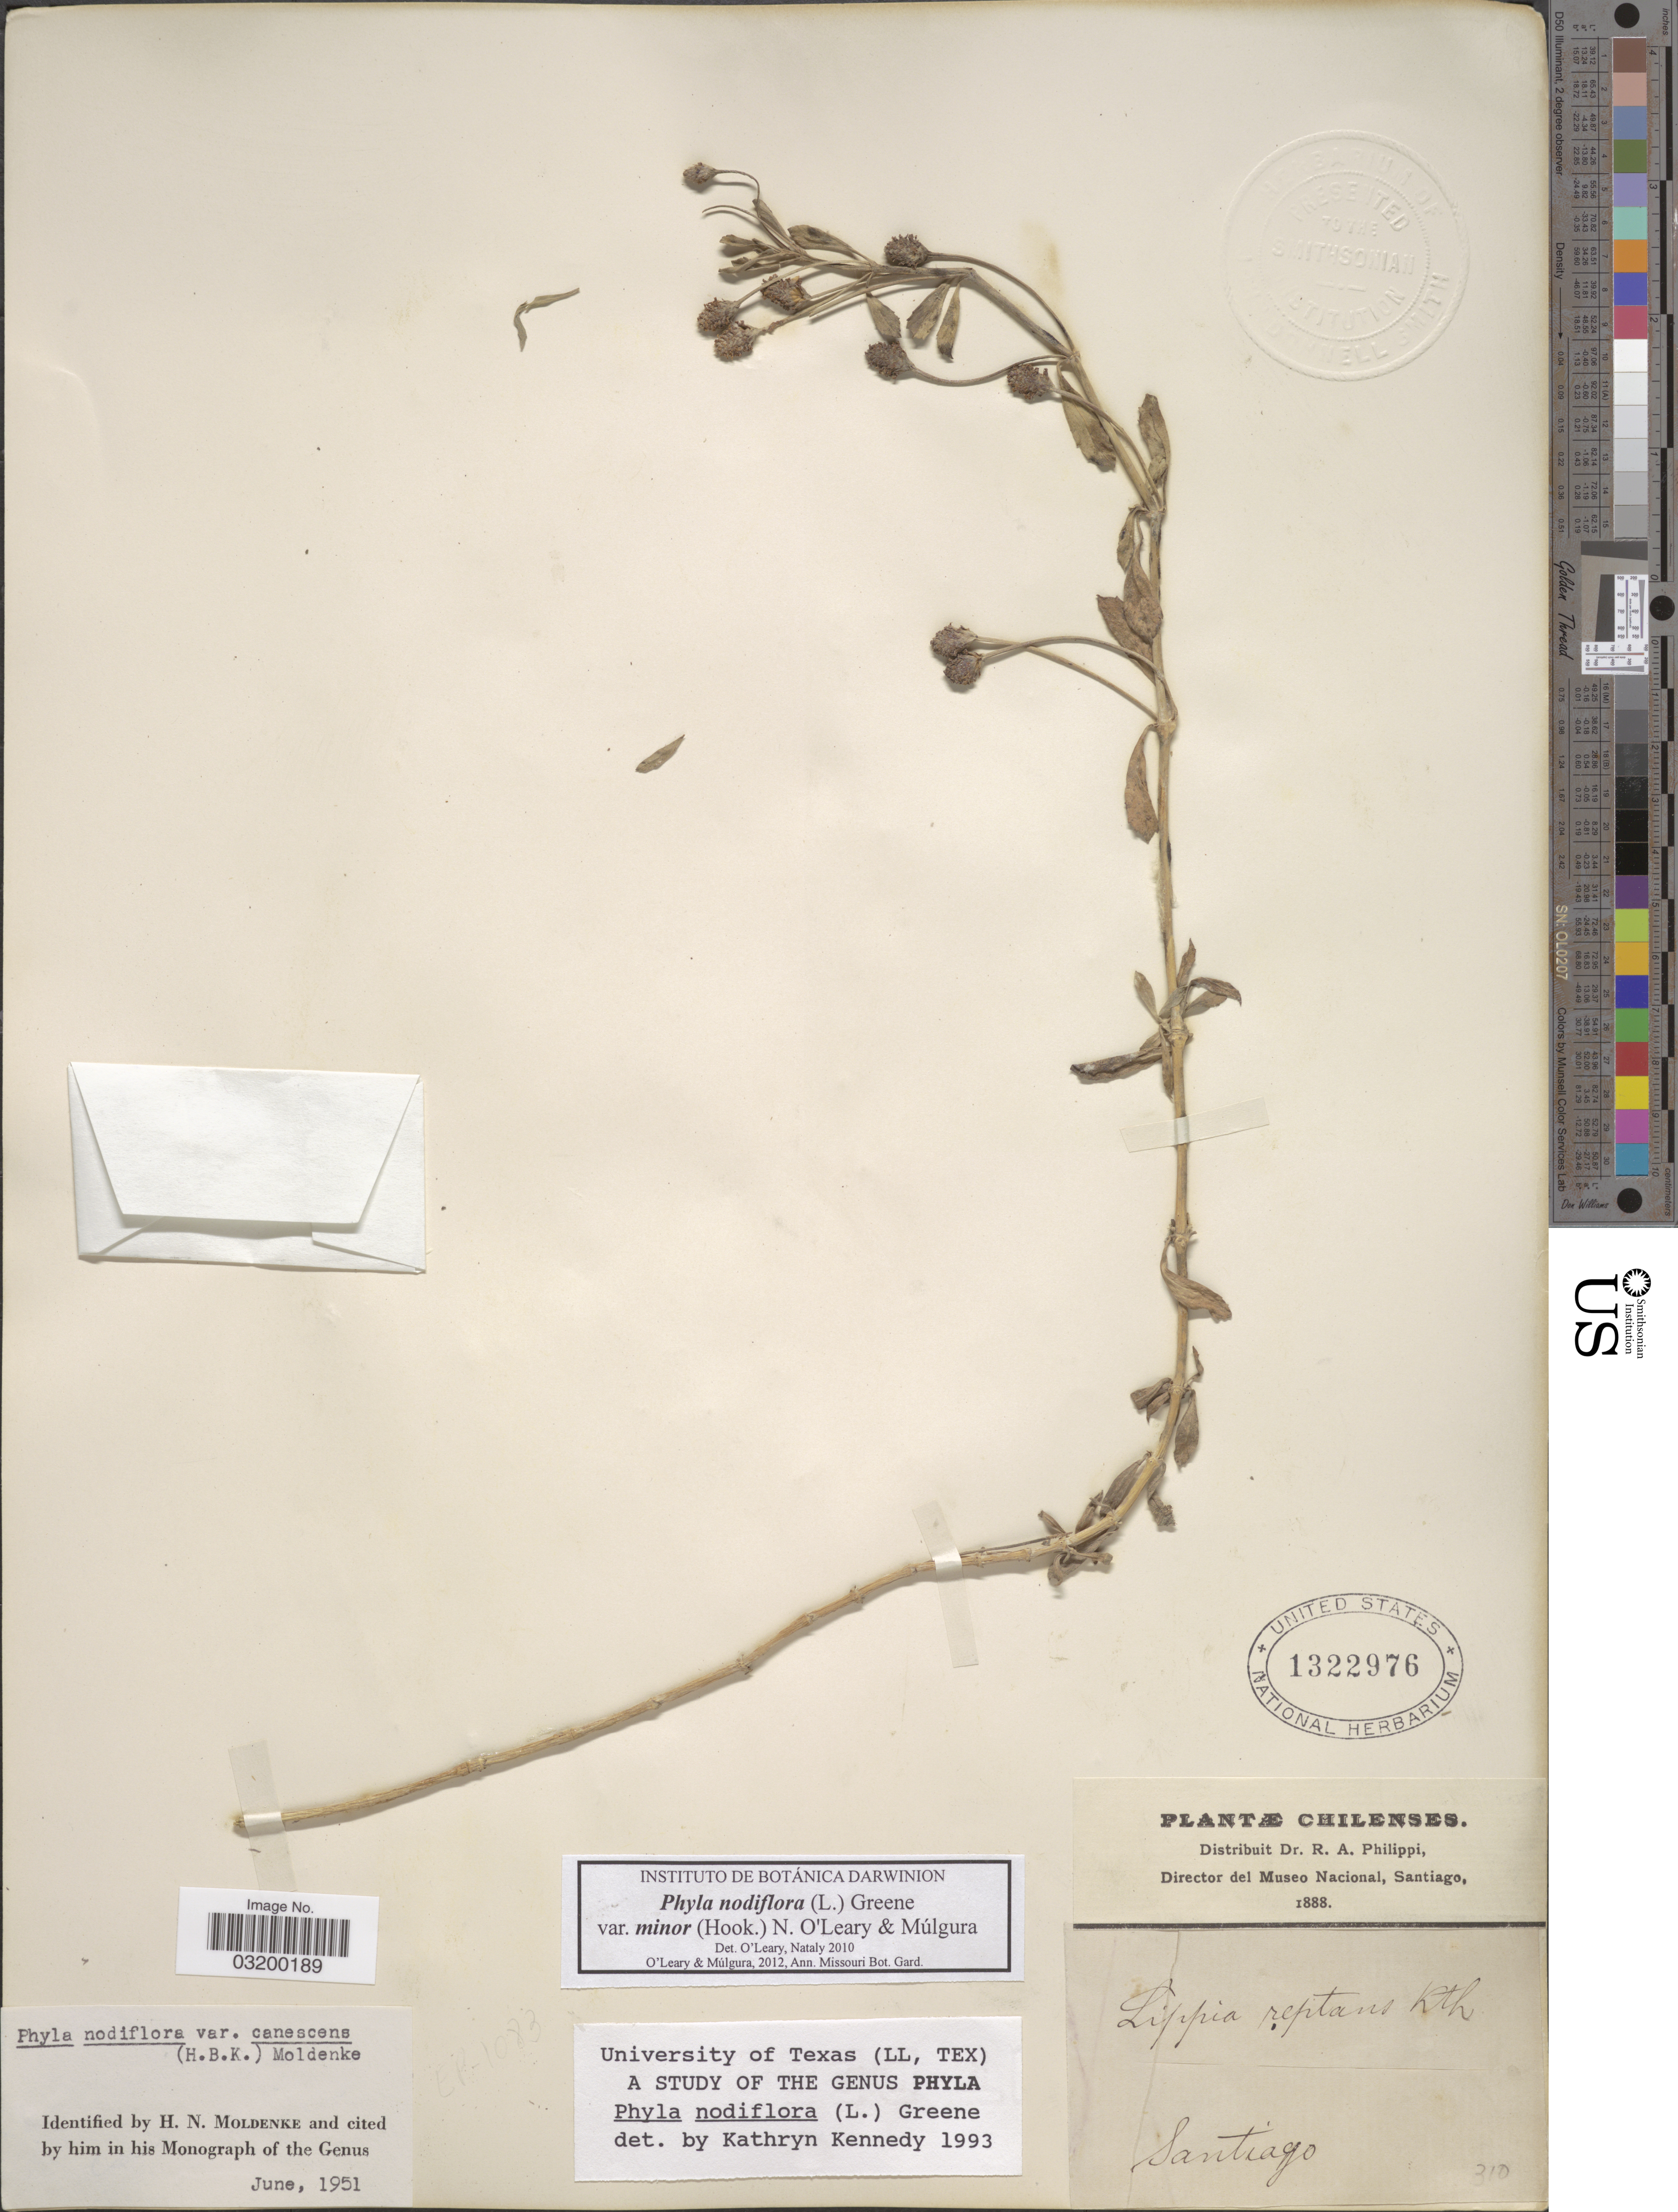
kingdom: Plantae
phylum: Tracheophyta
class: Magnoliopsida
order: Lamiales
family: Verbenaceae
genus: Phyla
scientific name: Phyla nodiflora var. minor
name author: (Hook.) N. O'Leary & Mulgura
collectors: ex. herb. R.A. Philippi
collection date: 1888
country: Chile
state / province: Región Metropolitana (RM)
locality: Santiago.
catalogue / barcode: US 1322976